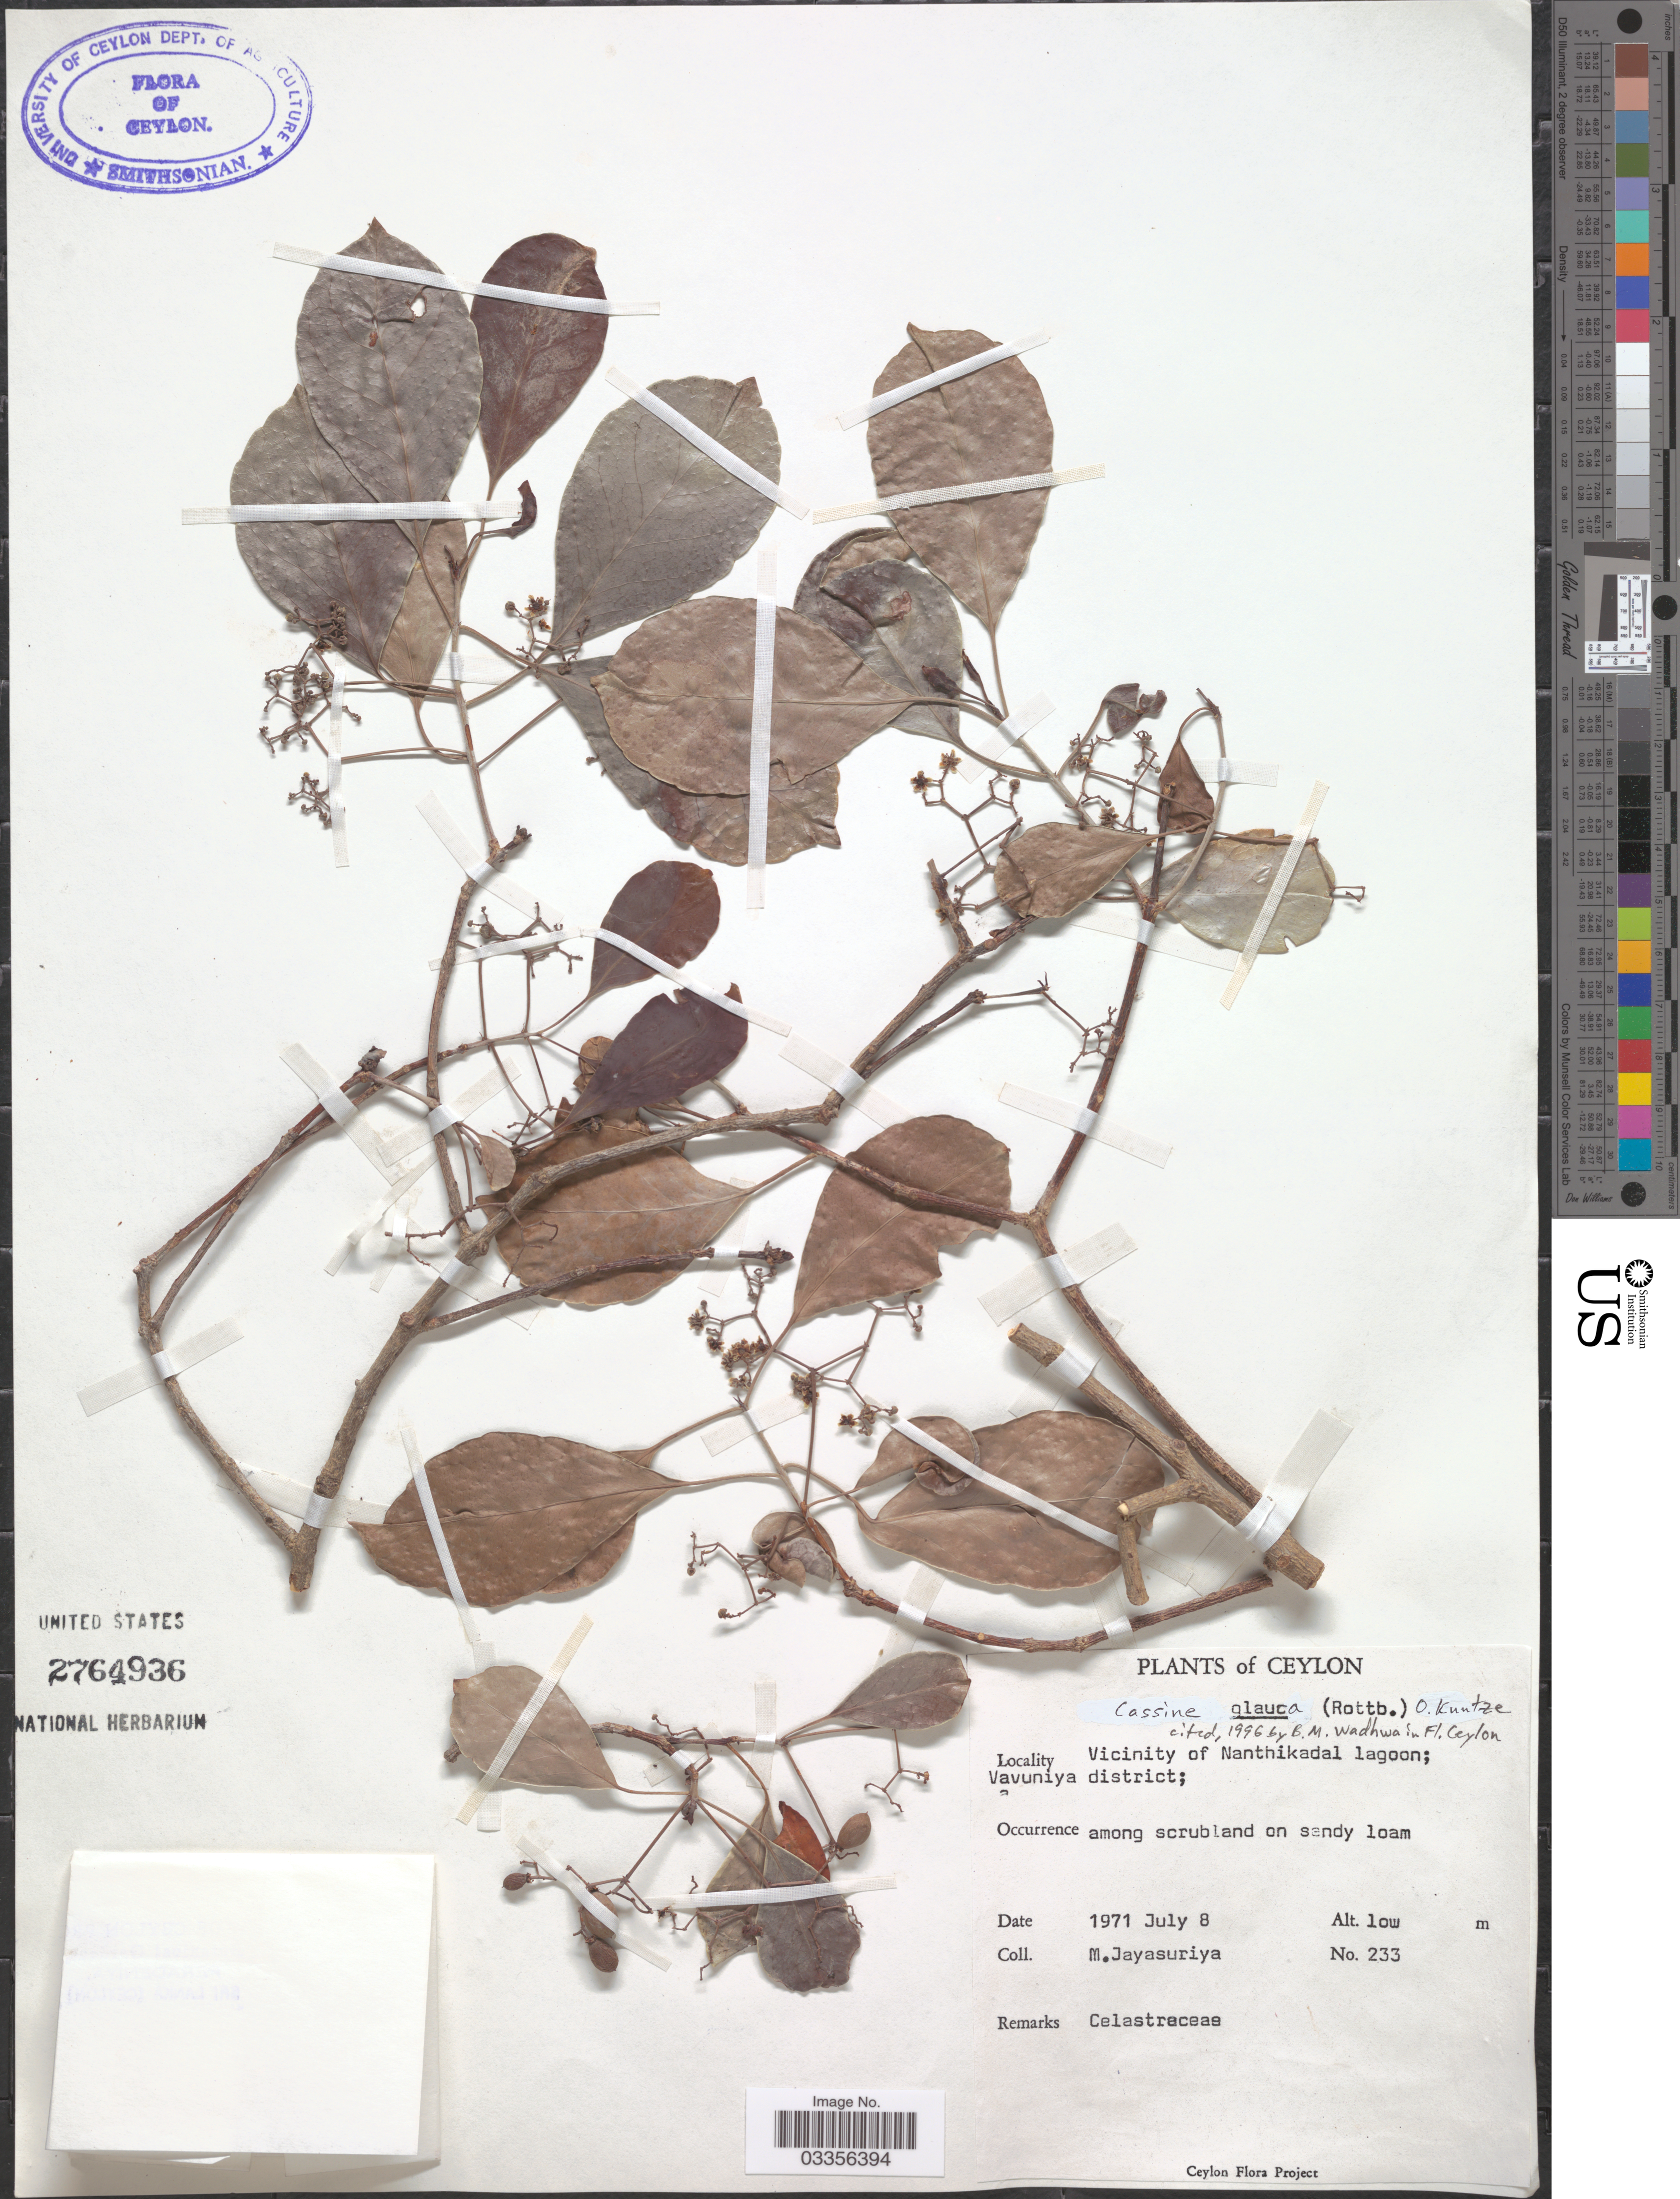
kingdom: Plantae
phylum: Tracheophyta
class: Magnoliopsida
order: Celastrales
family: Celastraceae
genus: Elaeodendron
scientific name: Elaeodendron glaucum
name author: (Rottb.) Pers.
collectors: M. Jayasuriya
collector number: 233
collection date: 1971-07-08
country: Sri Lanka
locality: Ceylon. Vicinity of Nanthikadal lagoon; Vavuniya district.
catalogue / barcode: US 2764936